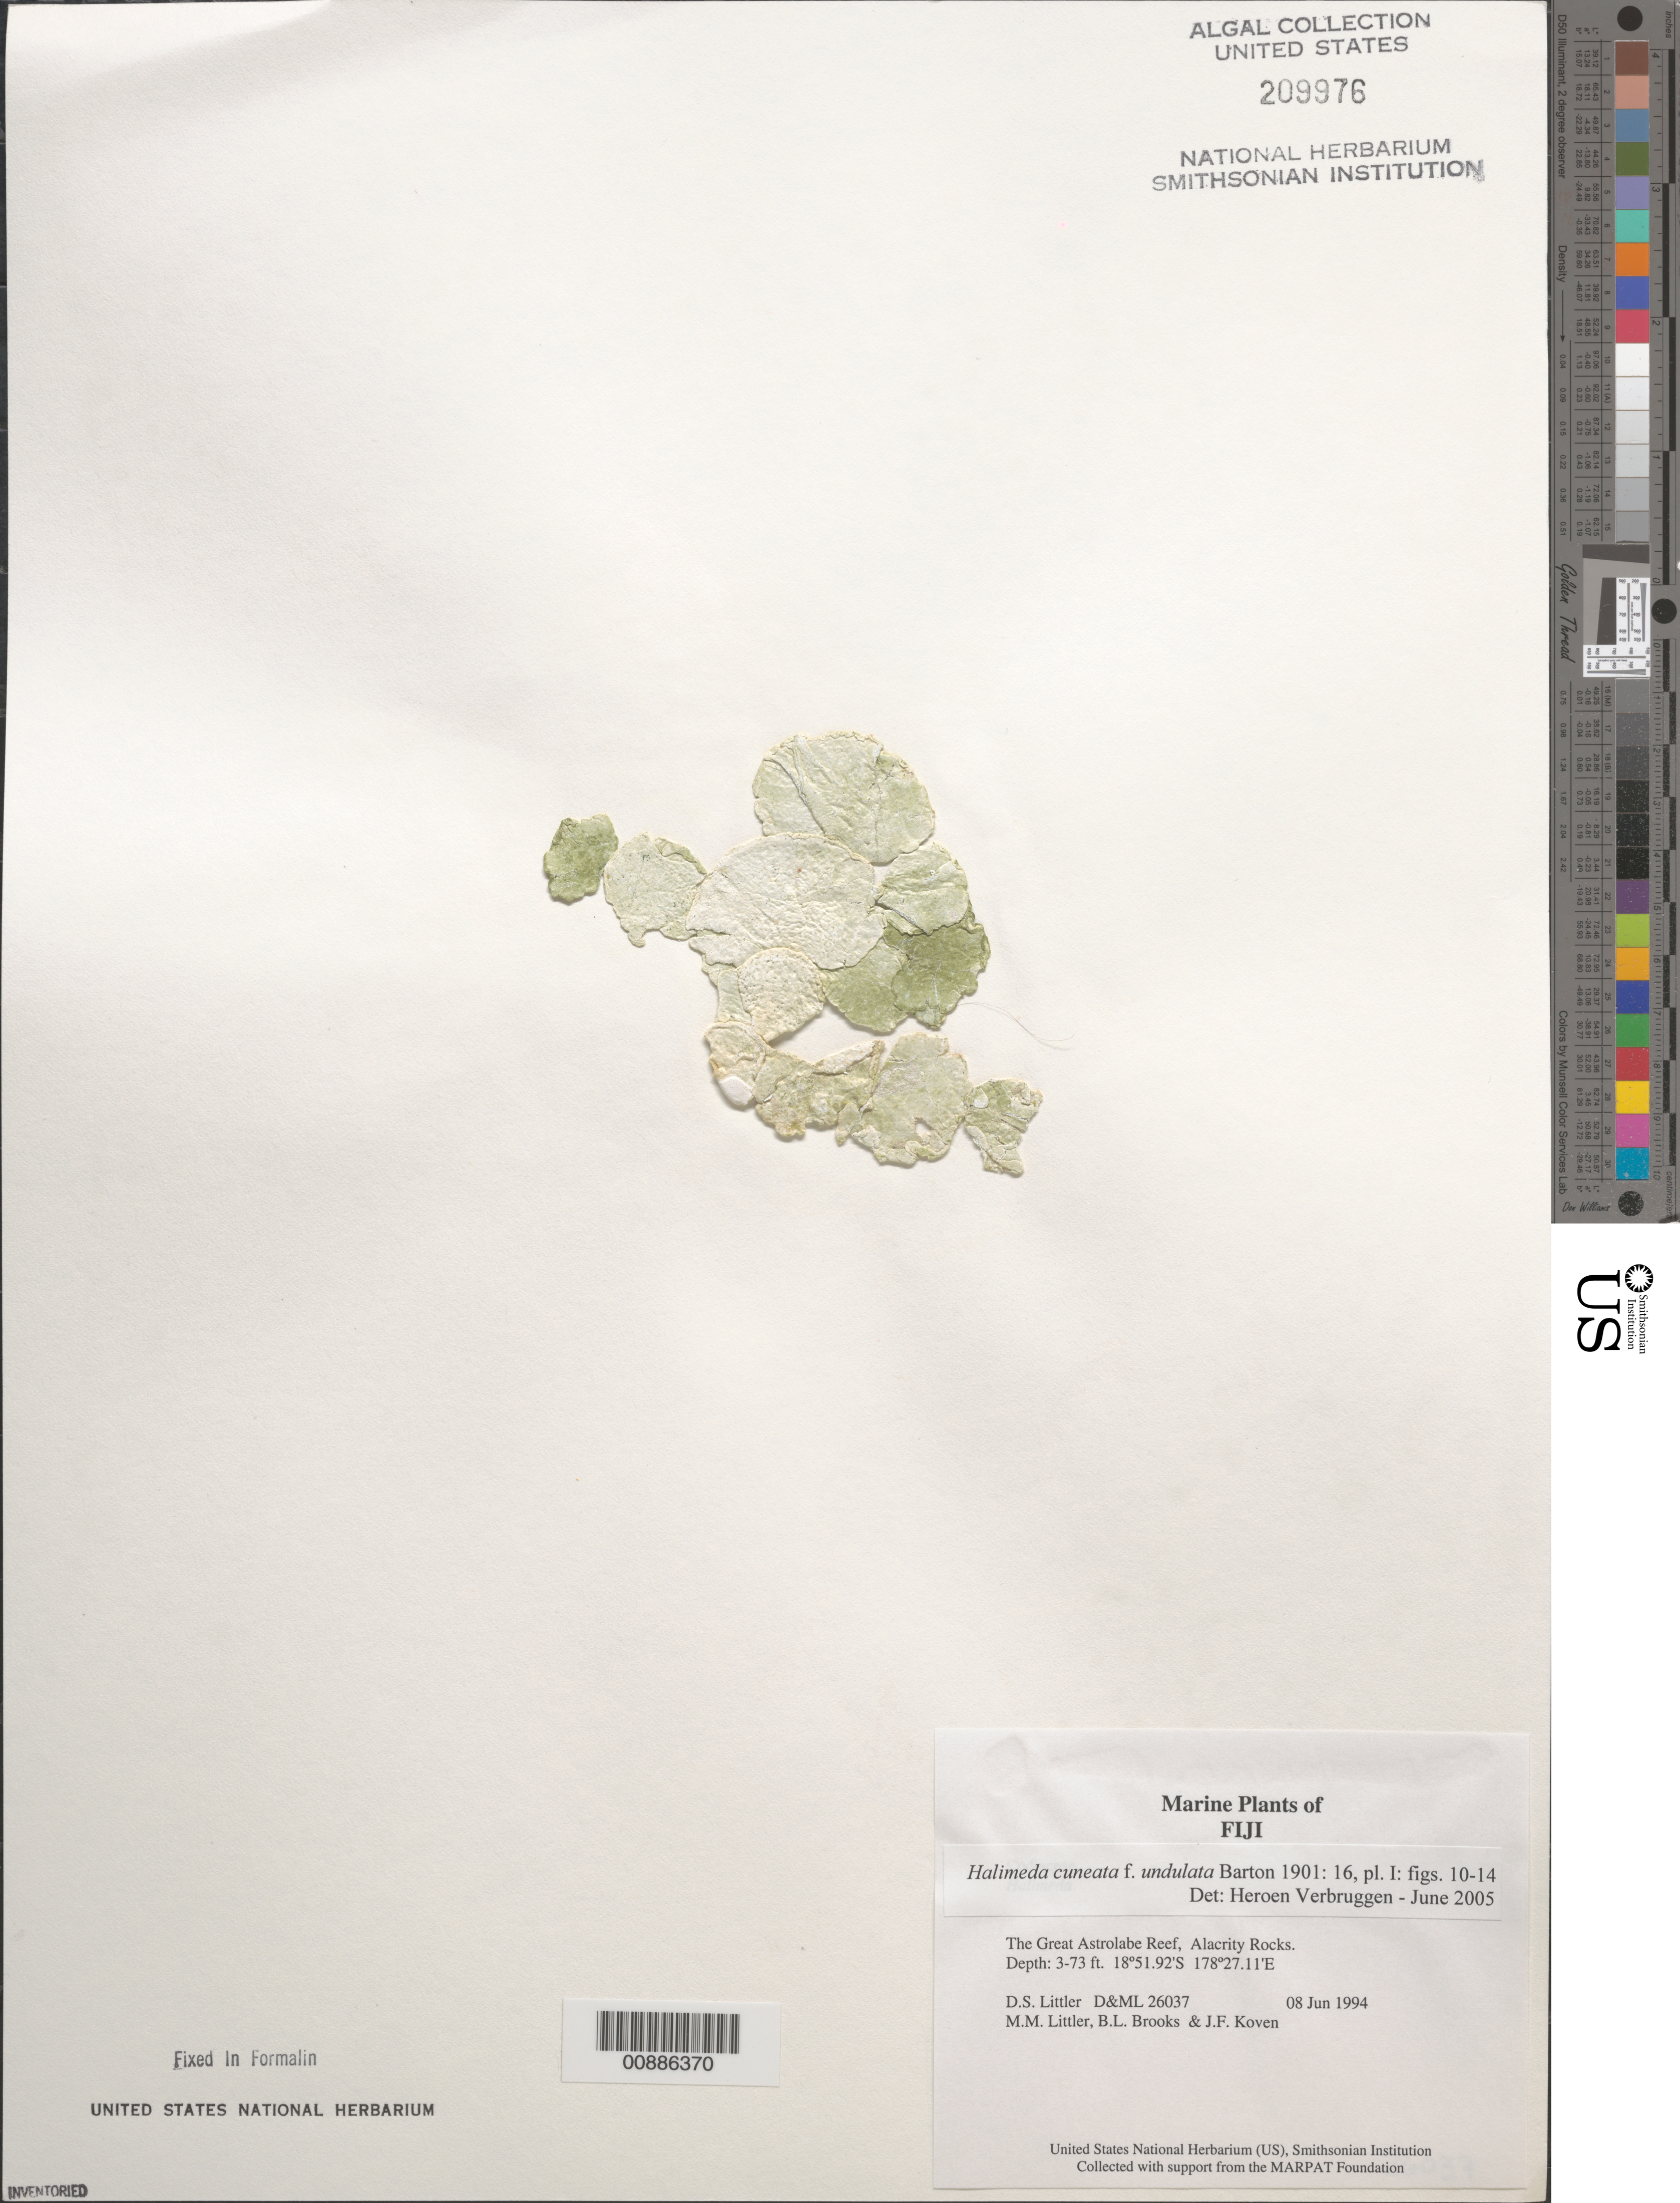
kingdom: Plantae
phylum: Chlorophyta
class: Ulvophyceae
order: Bryopsidales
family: Halimedaceae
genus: Halimeda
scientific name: Halimeda cuneata f. undulata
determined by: Verbruggen, H.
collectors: D. S. Littler, M. M. Littler, B. Brooks & J. Koven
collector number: D&ML 26037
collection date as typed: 08 Jun 1994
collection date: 1994-06-08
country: Fiji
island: Great Astrolabe Reef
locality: Great Astrolabe Reef, Alacrity Rocks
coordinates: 18 51.92'S, 178 27.11'E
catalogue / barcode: US 209976